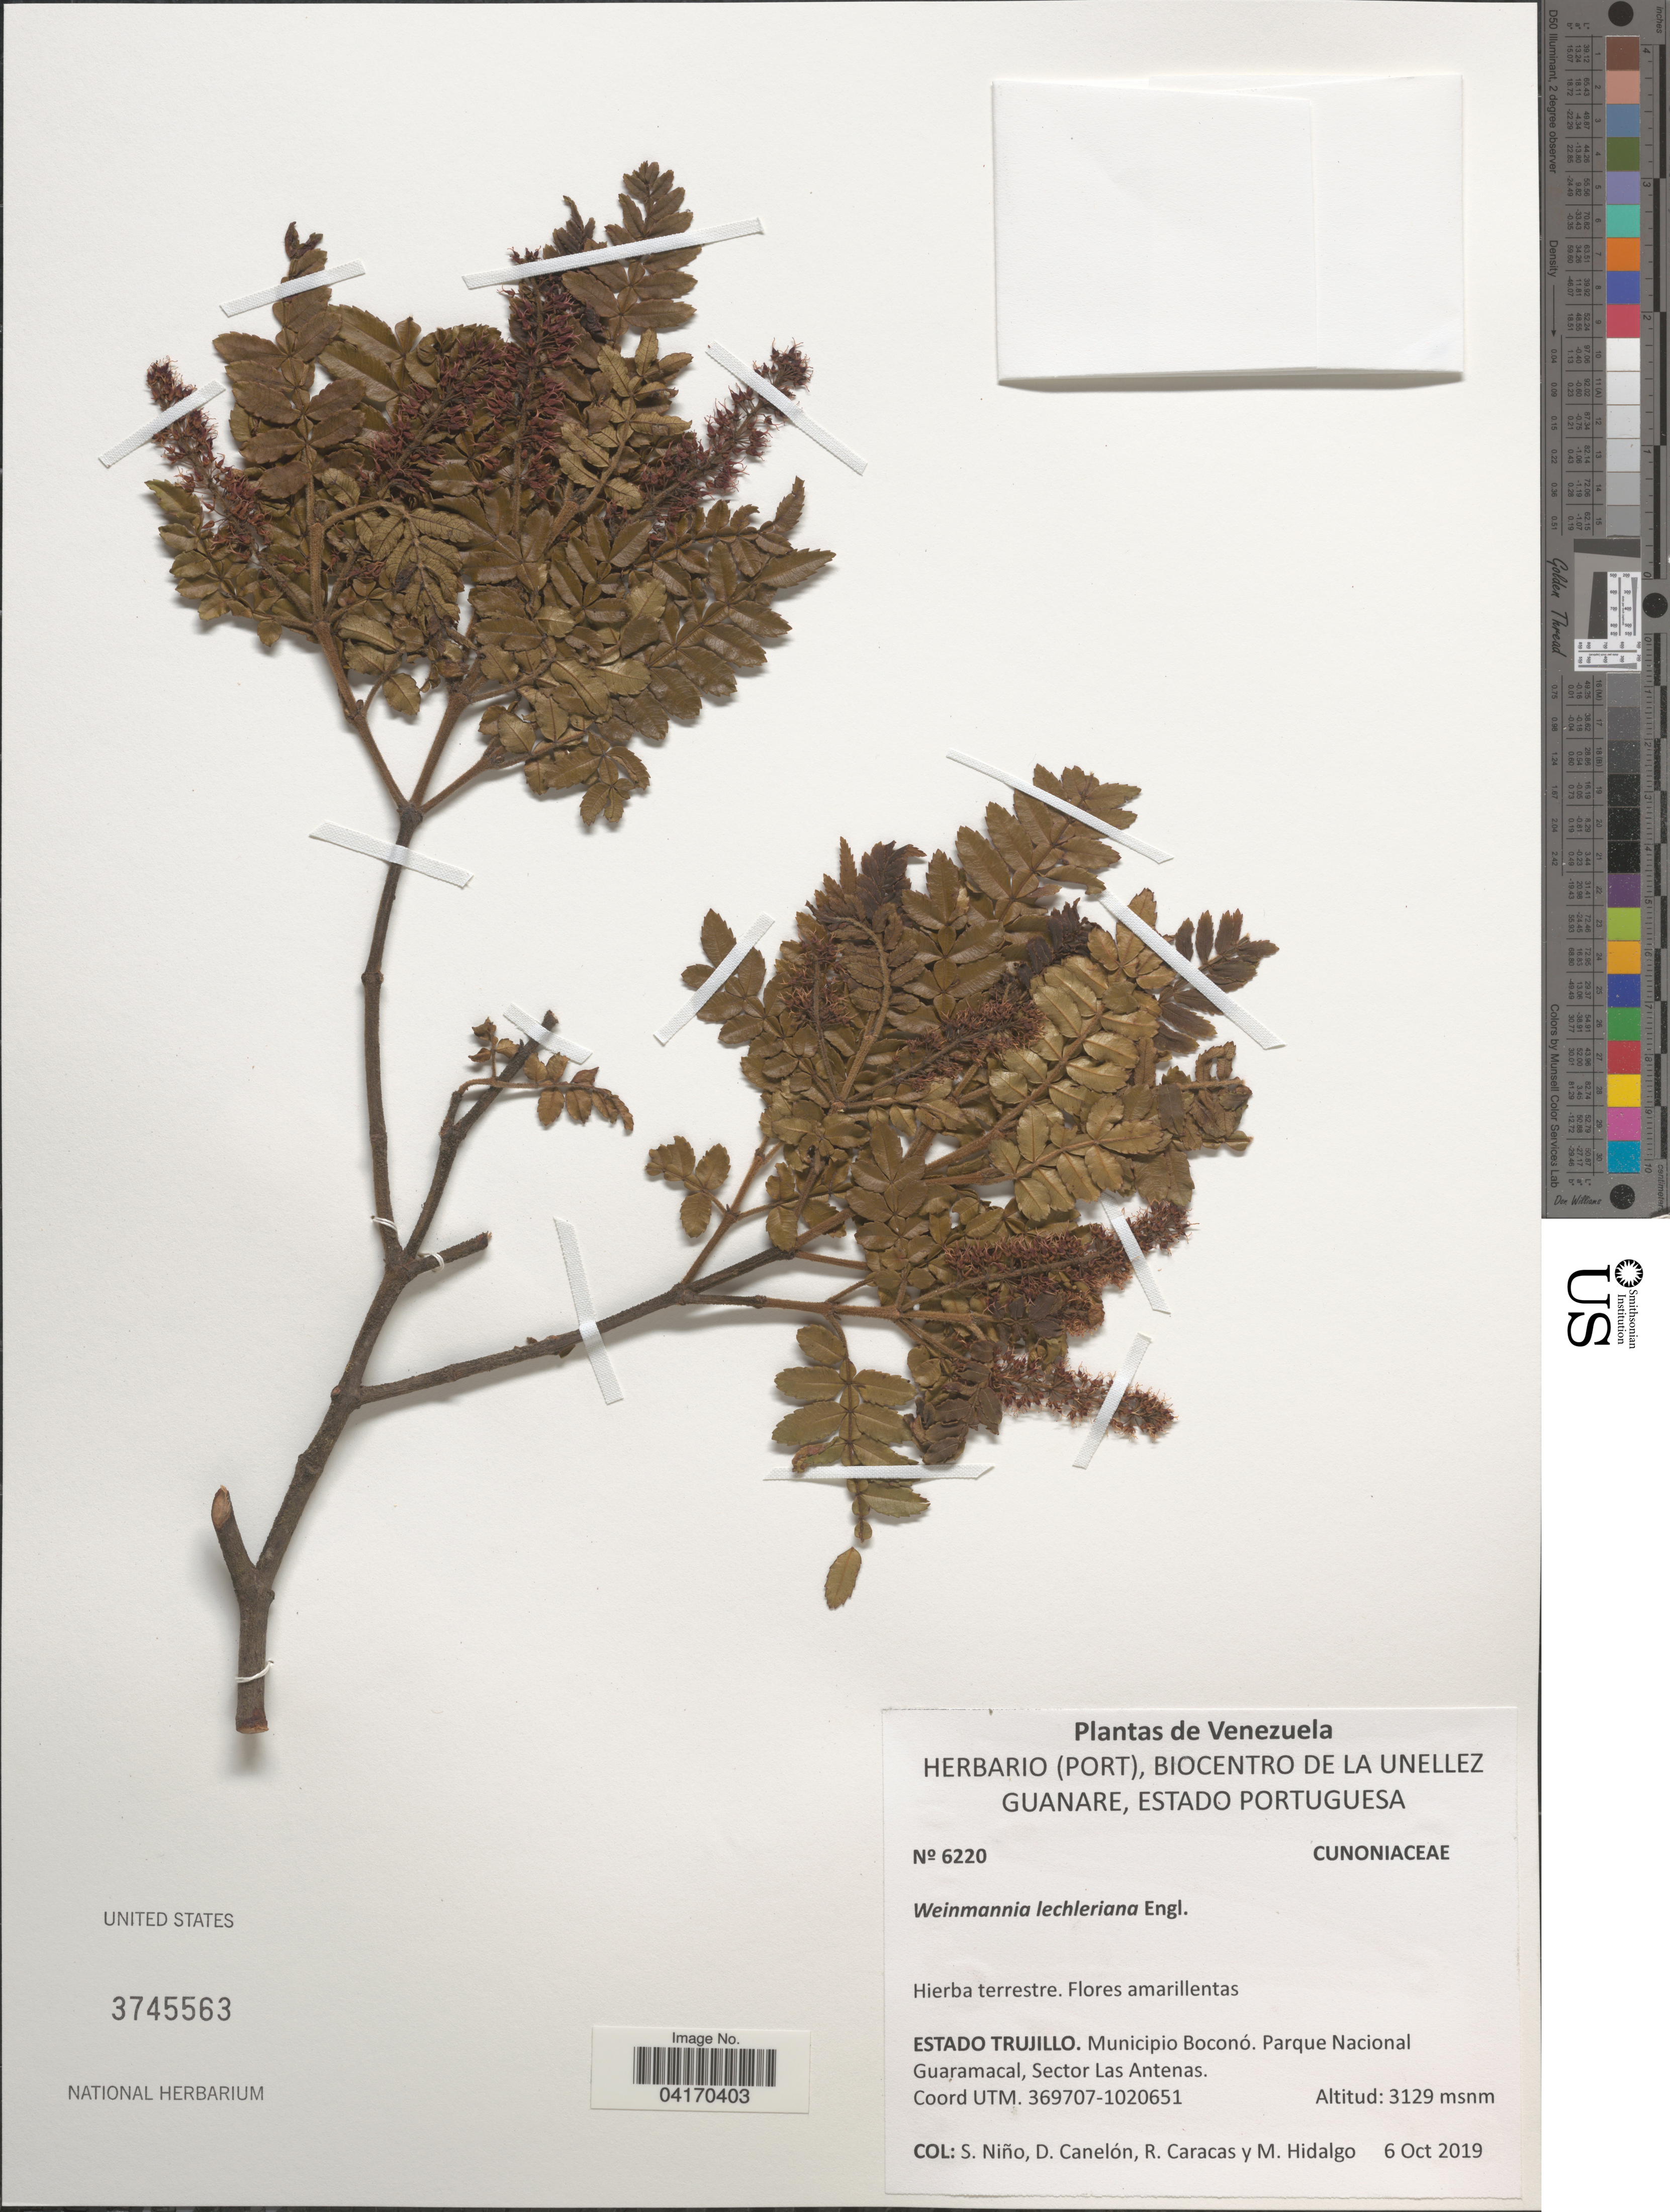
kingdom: Plantae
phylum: Tracheophyta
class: Magnoliopsida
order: Oxalidales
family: Cunoniaceae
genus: Weinmannia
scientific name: Weinmannia lechleriana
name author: Engl.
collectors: S. M. Niño, D. Canelón, R. Caracas & M. Hidalgo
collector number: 6220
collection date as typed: Transcribed d/m/y: 6/10/2019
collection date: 2019-10-06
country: Venezuela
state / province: Trujillo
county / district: Boconó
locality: Parque Nacional Guaramacal, Sector Las Antenas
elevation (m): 3129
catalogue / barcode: US 3745563